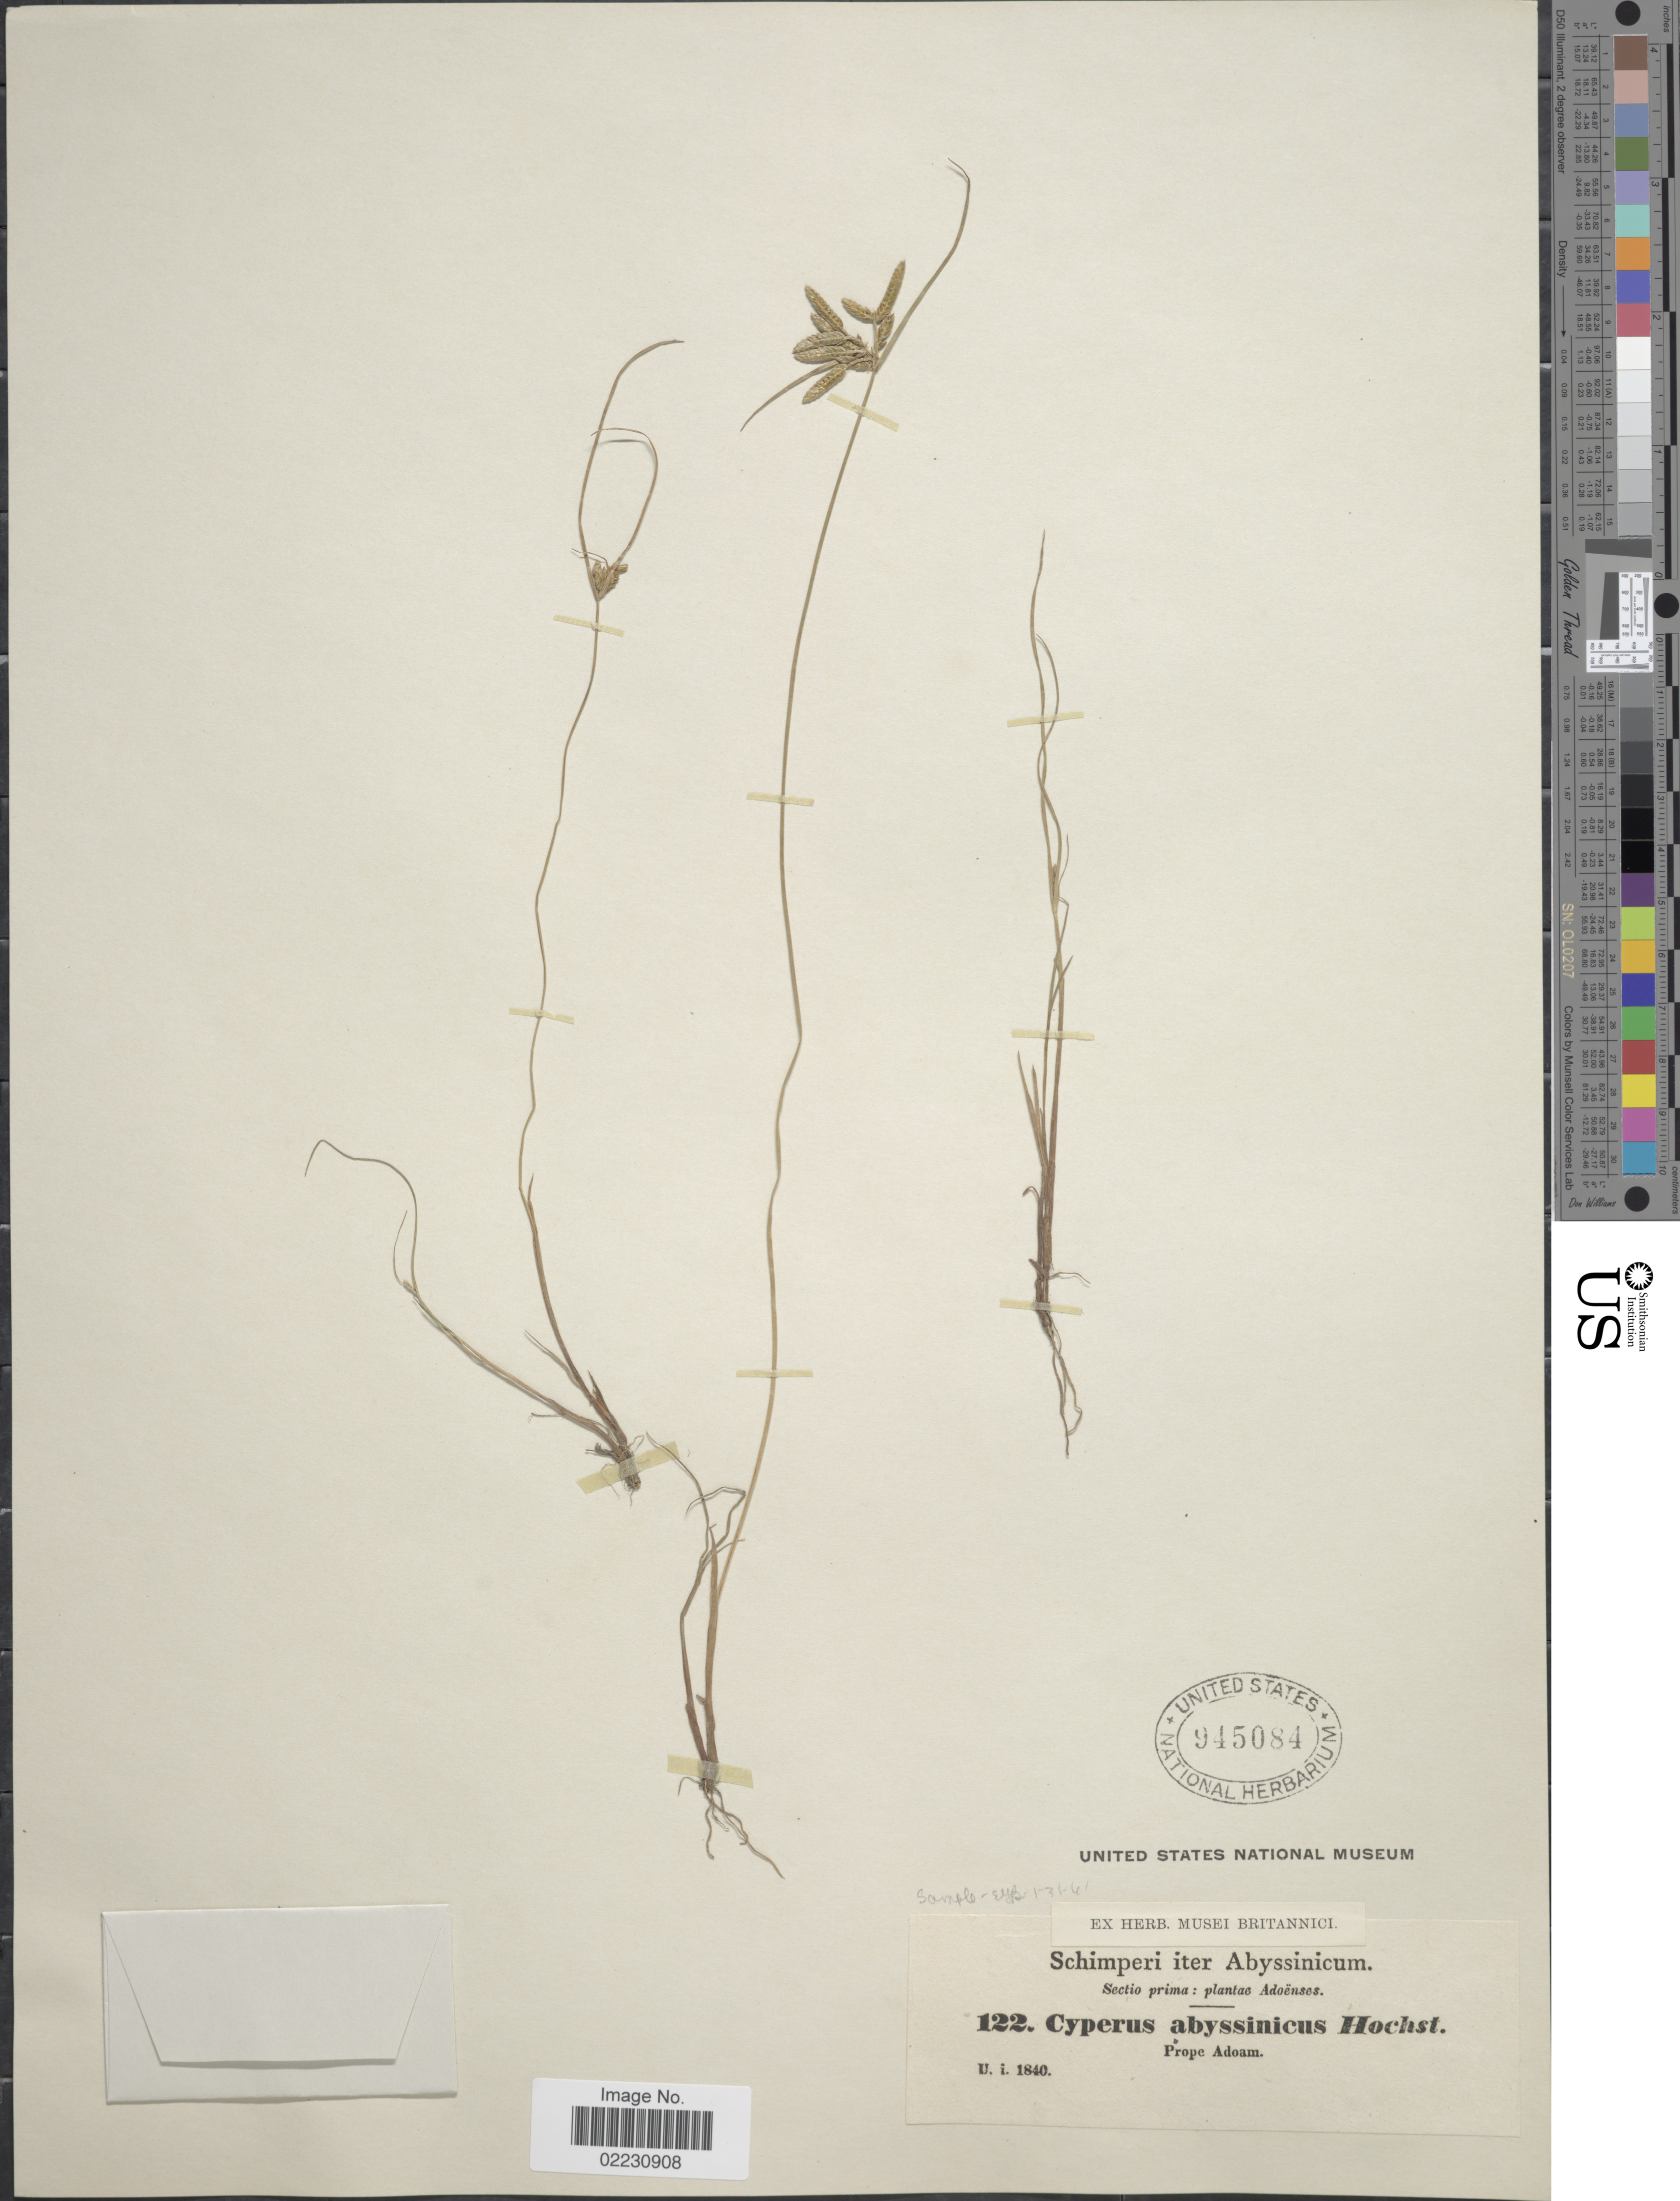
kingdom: Plantae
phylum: Tracheophyta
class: Liliopsida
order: Poales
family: Cyperaceae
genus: Cyperus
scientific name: Cyperus flavescens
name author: L.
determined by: Strong, Mark T., (BOT), Smithsonian Institution - National Museum of Natural History (UNITED STATES)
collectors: -. Schimper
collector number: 122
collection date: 1840-01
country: Eritrea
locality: Abyssinicum, Adoenses, Prope Adoam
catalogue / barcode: US 945084